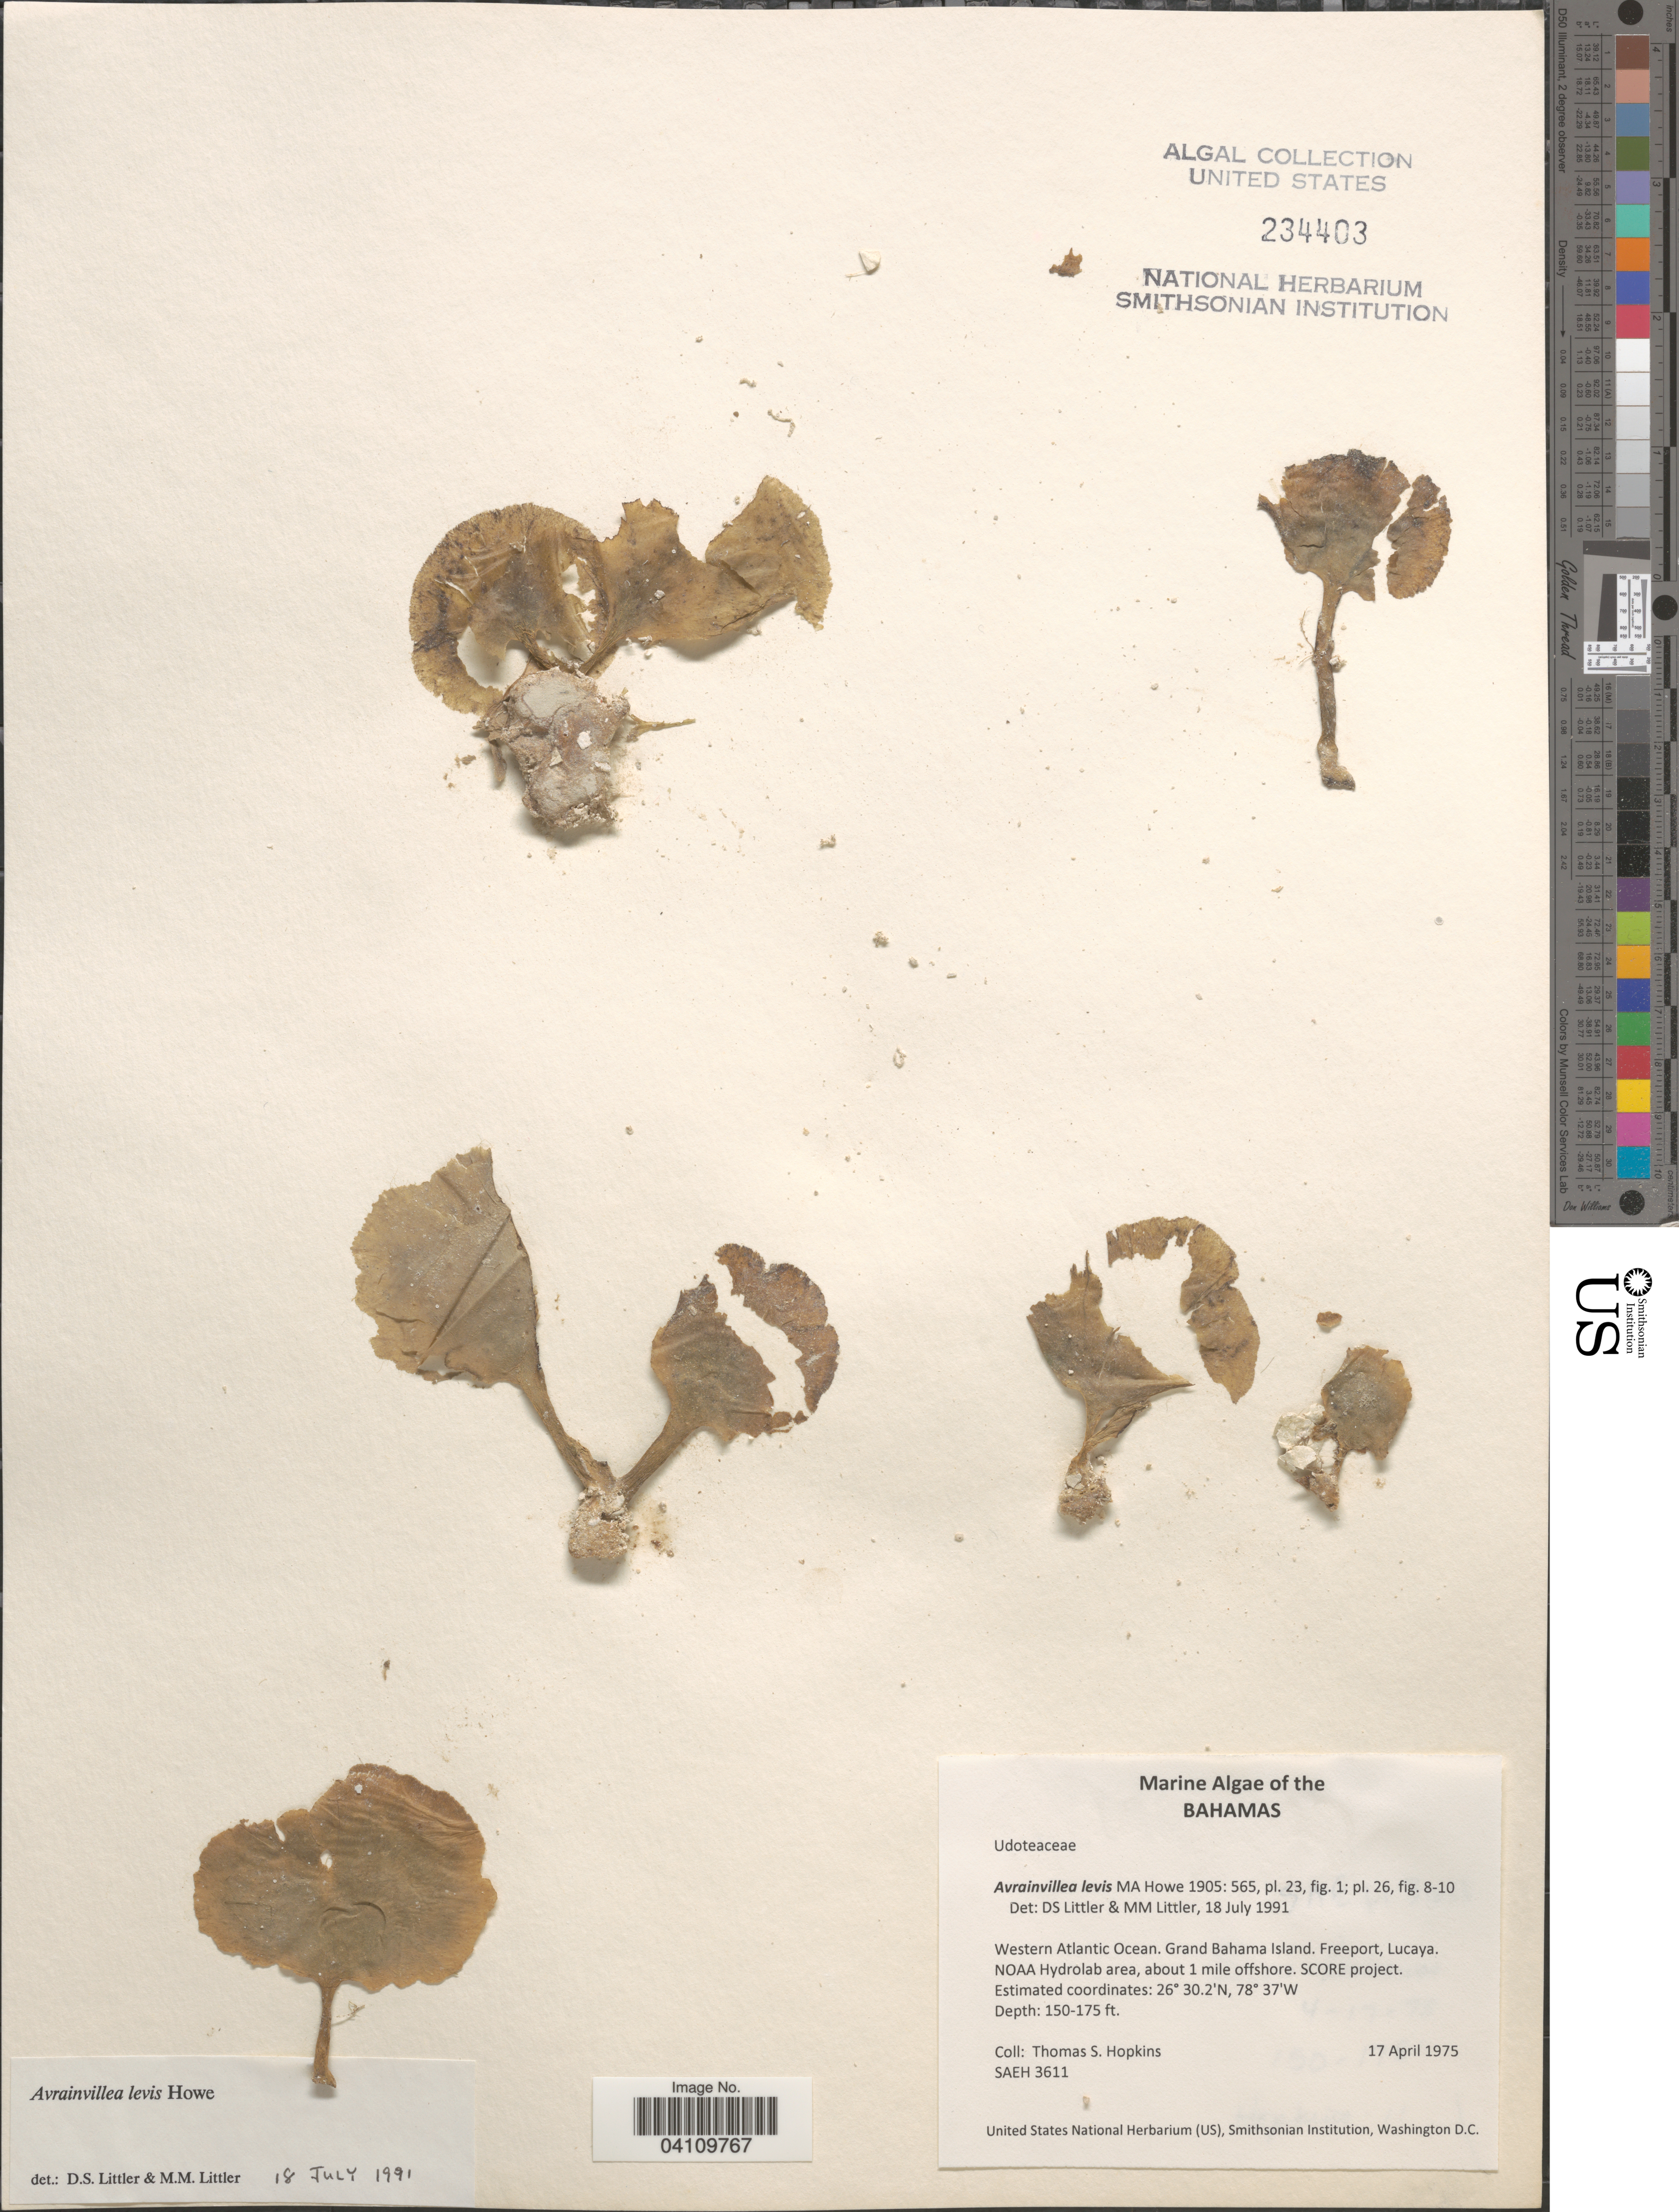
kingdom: Plantae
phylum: Chlorophyta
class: Ulvophyceae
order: Bryopsidales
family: Dichotomosiphonaceae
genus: Avrainvillea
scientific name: Avrainvillea levis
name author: M. Howe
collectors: T. Hopkins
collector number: SAEH 3611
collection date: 1975-04-17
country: Bahamas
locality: Western Atlantic Ocean. Grand Bahama Island. Freeport, Lucaya. NOAA Hydrolab area, about 1 mile offshore. SCORE project.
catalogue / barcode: US 234403